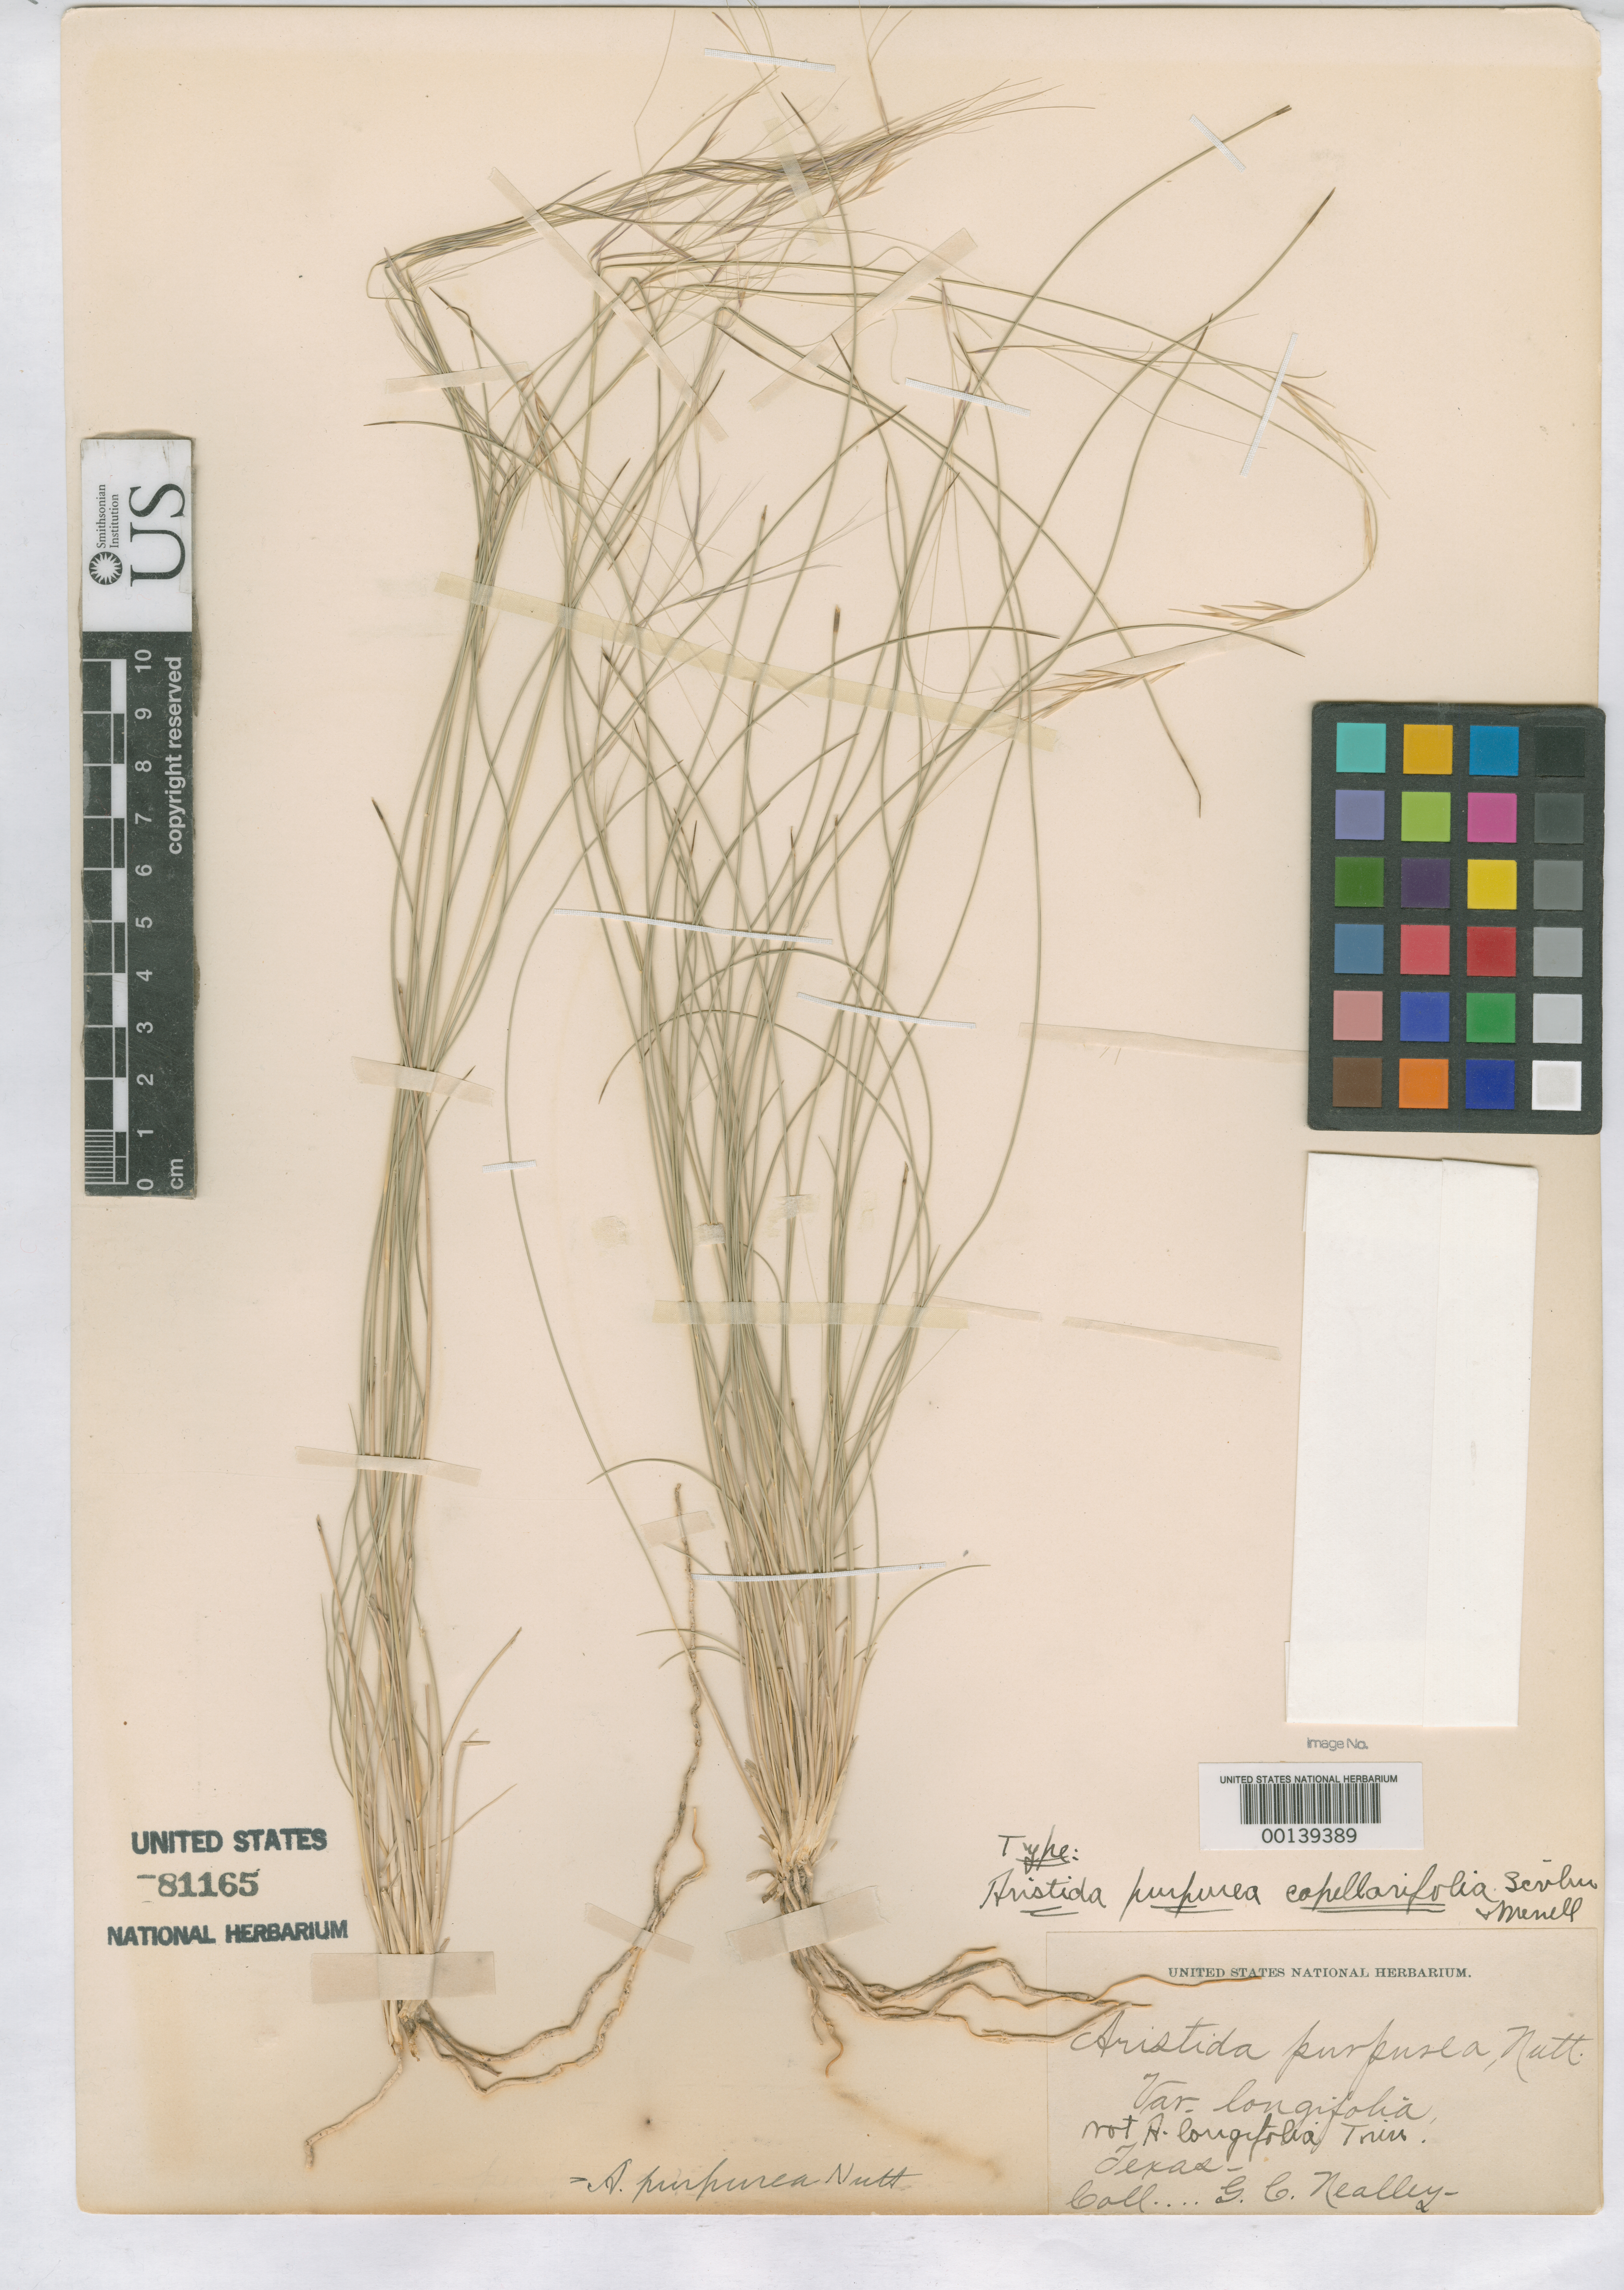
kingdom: Plantae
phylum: Tracheophyta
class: Liliopsida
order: Poales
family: Poaceae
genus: Aristida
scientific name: Aristida purpurea var. capillarifolia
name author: Merr.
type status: Holotype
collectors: G. C. Nealley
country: United States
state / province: Texas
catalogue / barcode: US 81165